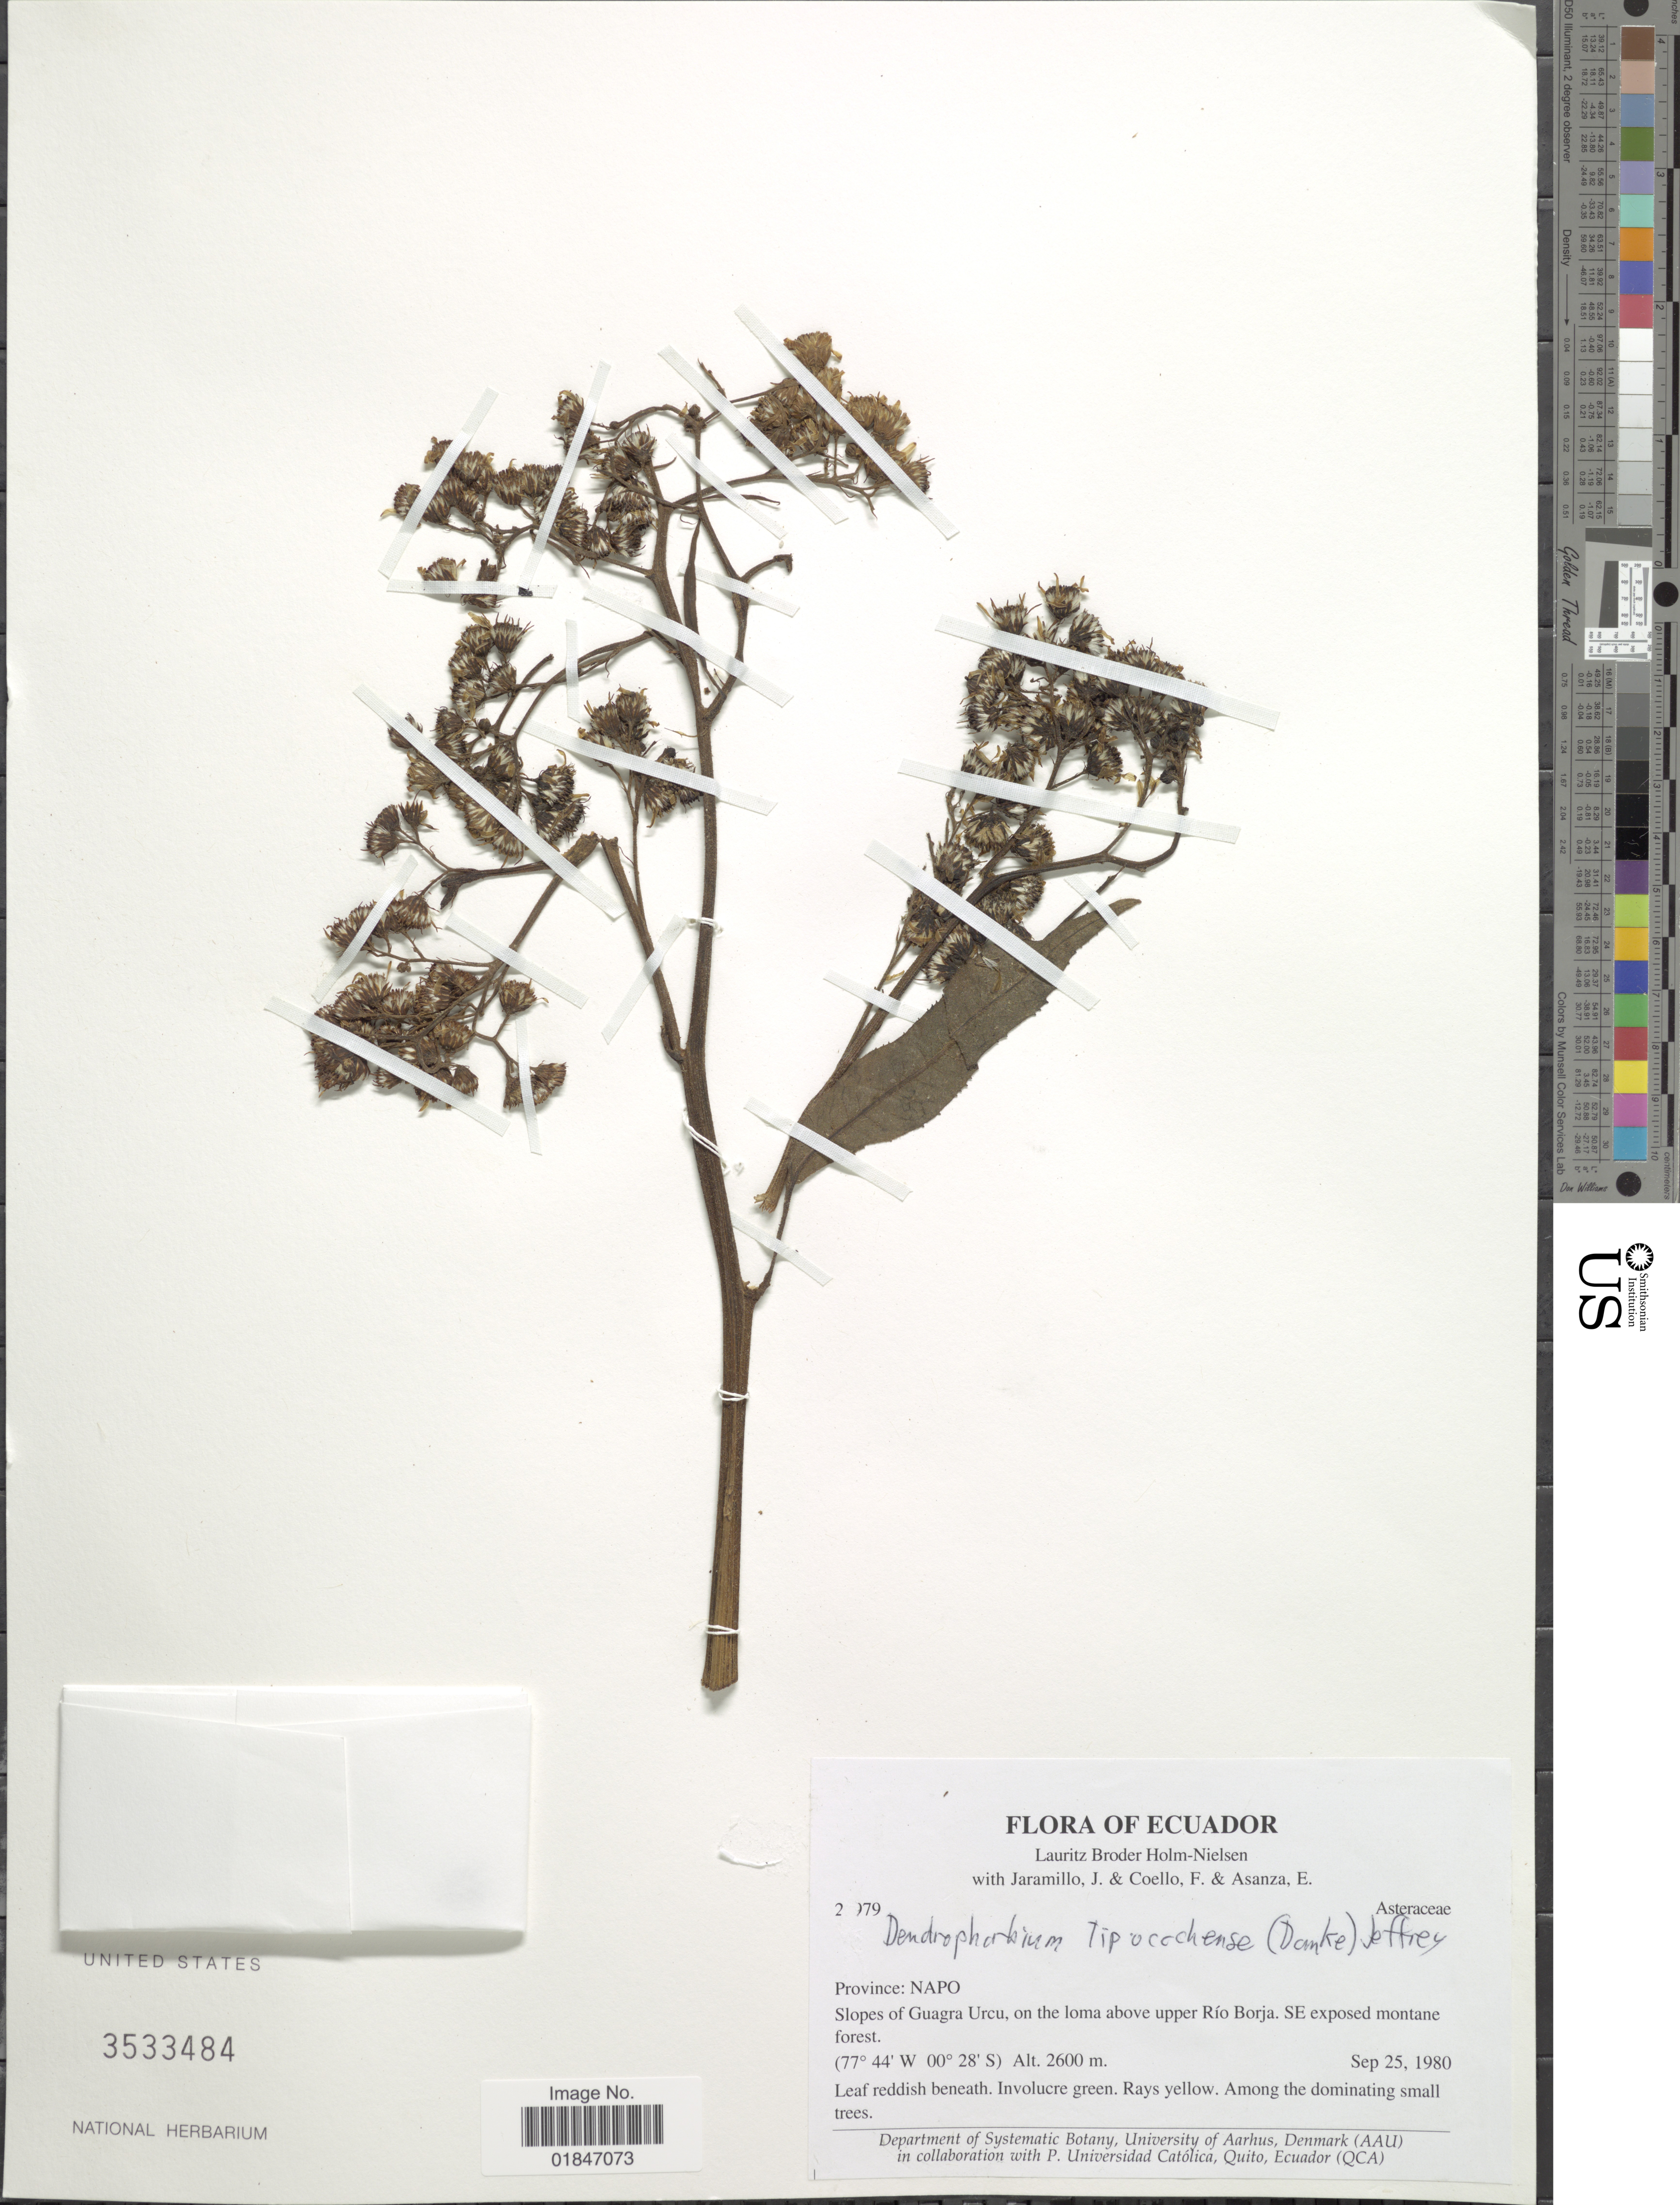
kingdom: Plantae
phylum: Tracheophyta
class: Magnoliopsida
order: Asterales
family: Asteraceae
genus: Dendrophorbium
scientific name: Dendrophorbium tipocochense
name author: (Domke) B. Nord.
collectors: L. B. Holm-Nielsen, J. Jaramillo, F. Coello & E. Asanza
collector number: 2!79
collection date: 1980-09-25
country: Ecuador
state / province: Napo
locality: Province: Napo. Slopes of Guagra Urcu, on the loma above upper Rio Borja, SE exposed montane forest.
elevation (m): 2600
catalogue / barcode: US 3533484